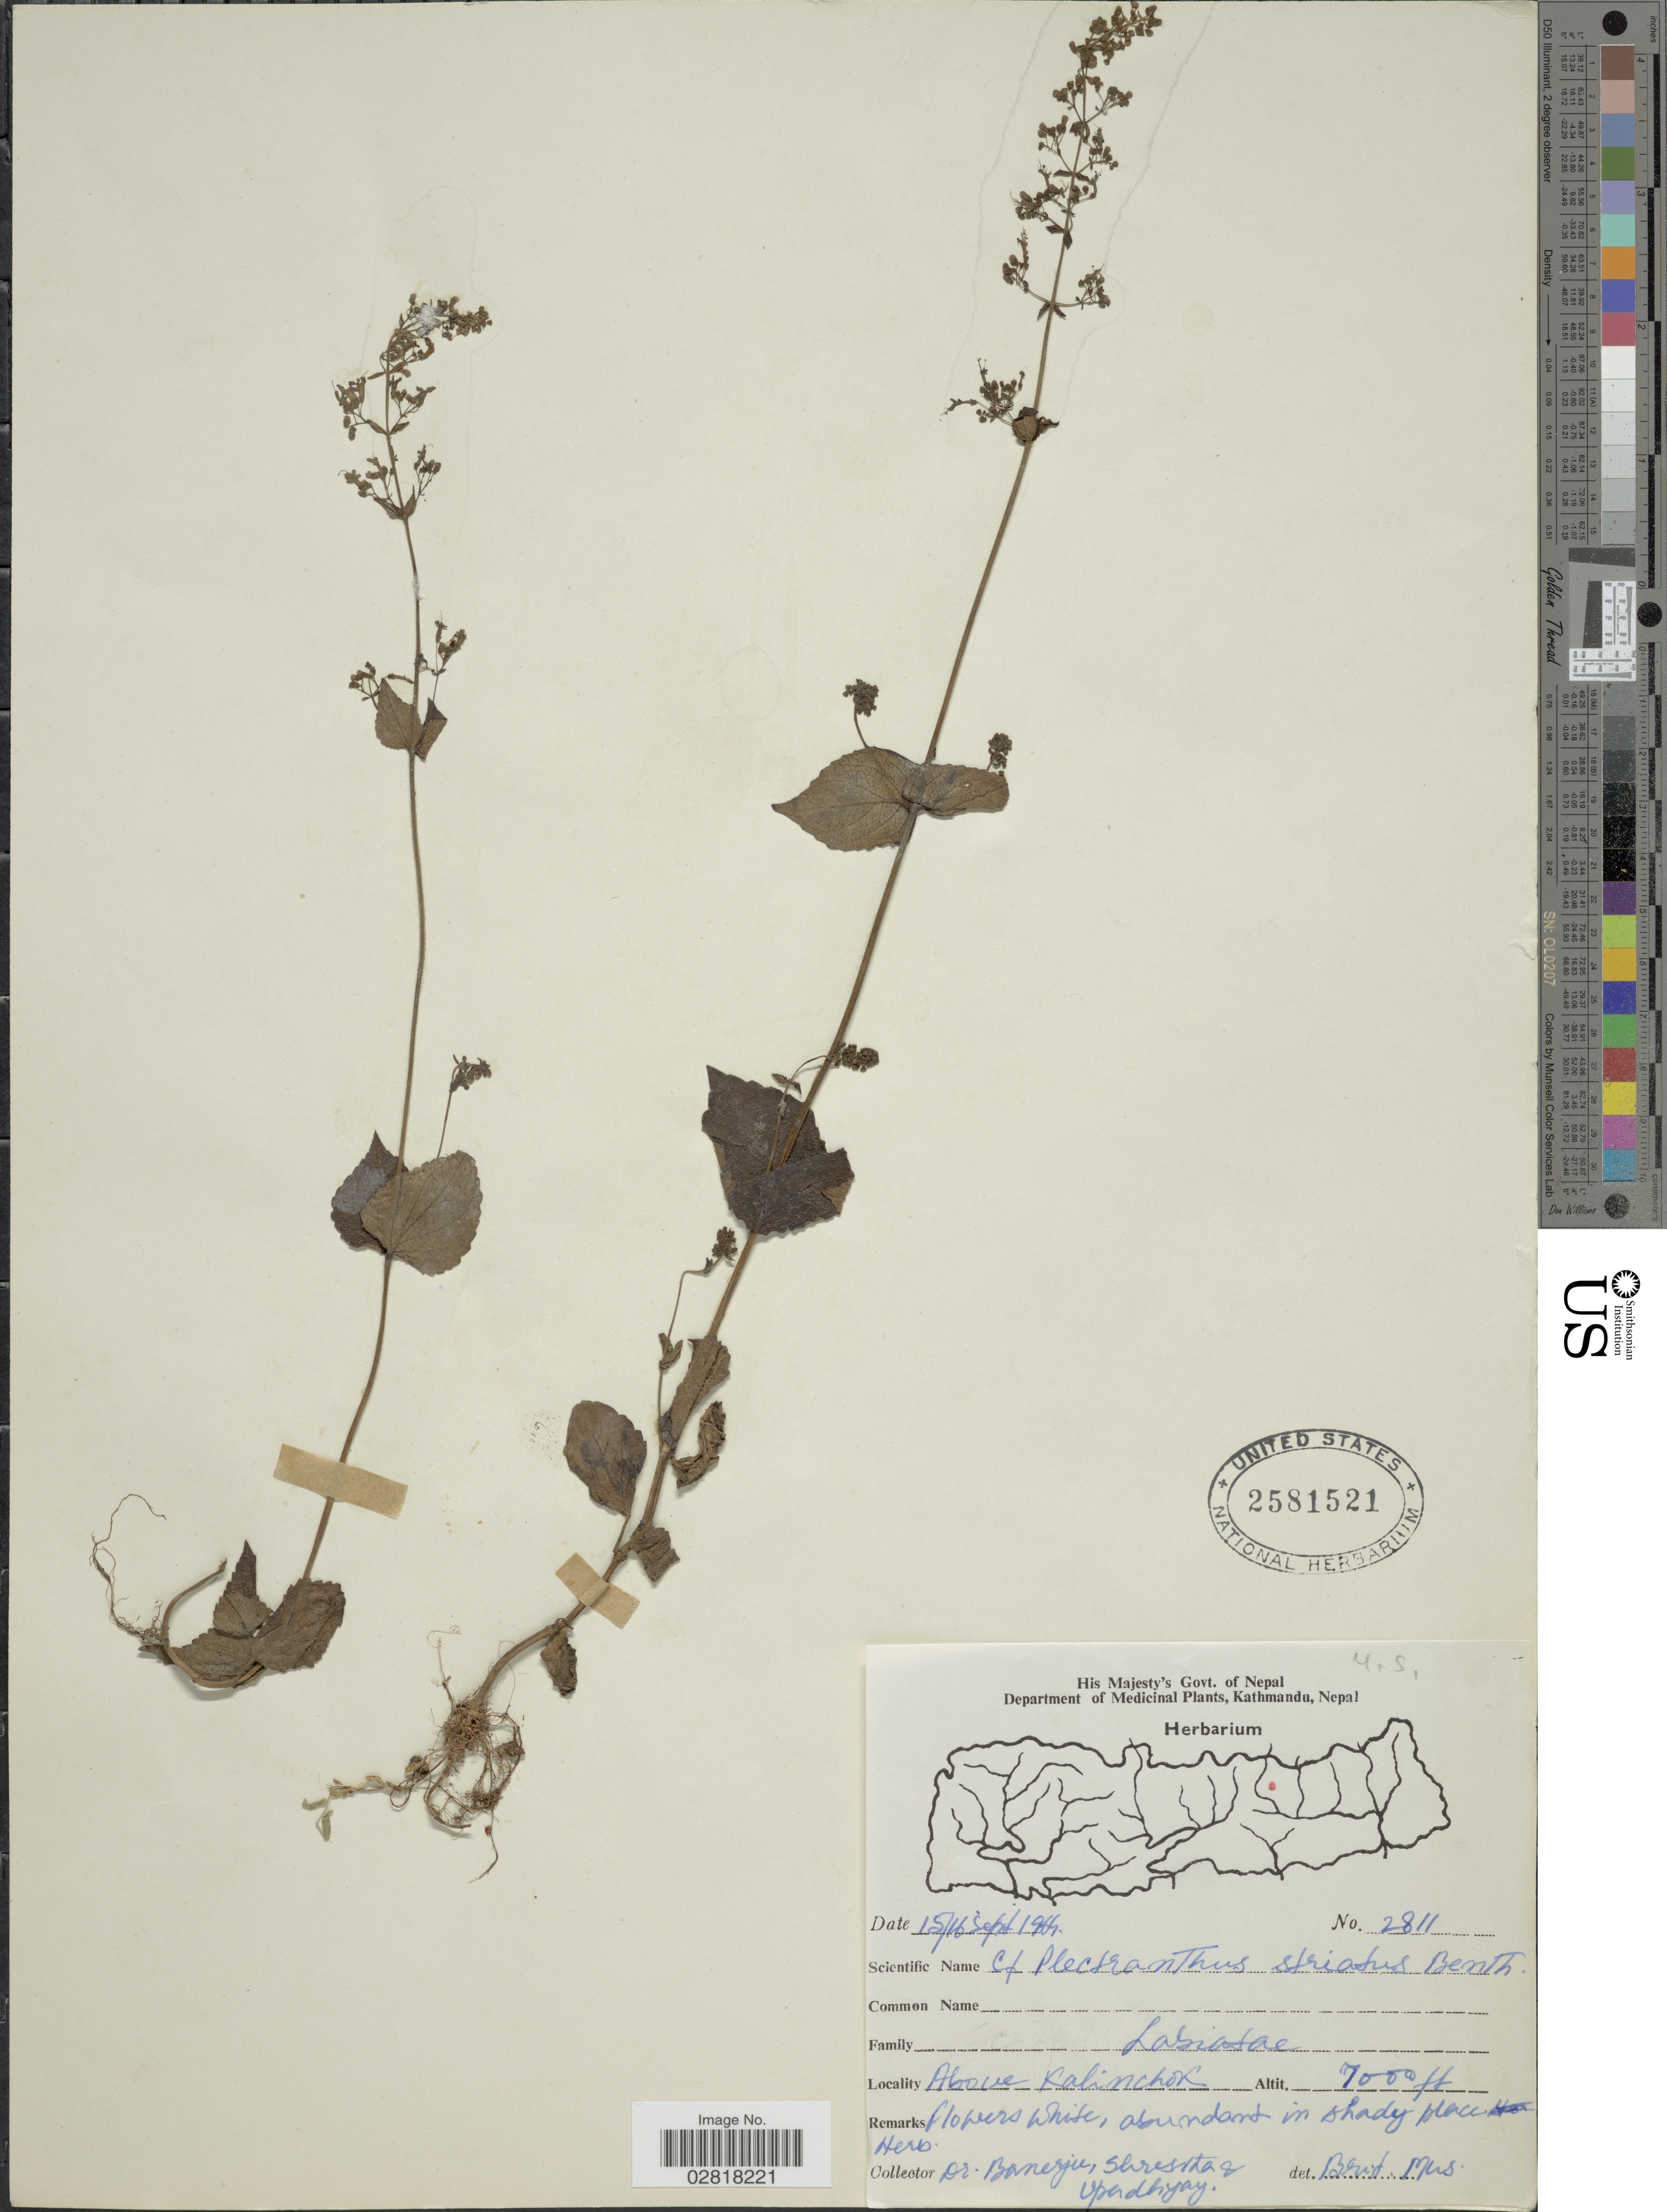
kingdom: Plantae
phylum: Tracheophyta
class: Magnoliopsida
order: Lamiales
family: Lamiaceae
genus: Plectranthus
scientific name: Plectranthus striatus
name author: Benth.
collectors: -. Banerjee, -. Shrestha & Upadhyay, --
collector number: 2811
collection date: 1964-09-15/1964-09-16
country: Nepal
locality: Above Kalinchok [interpreted].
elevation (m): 2134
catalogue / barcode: US 2581521